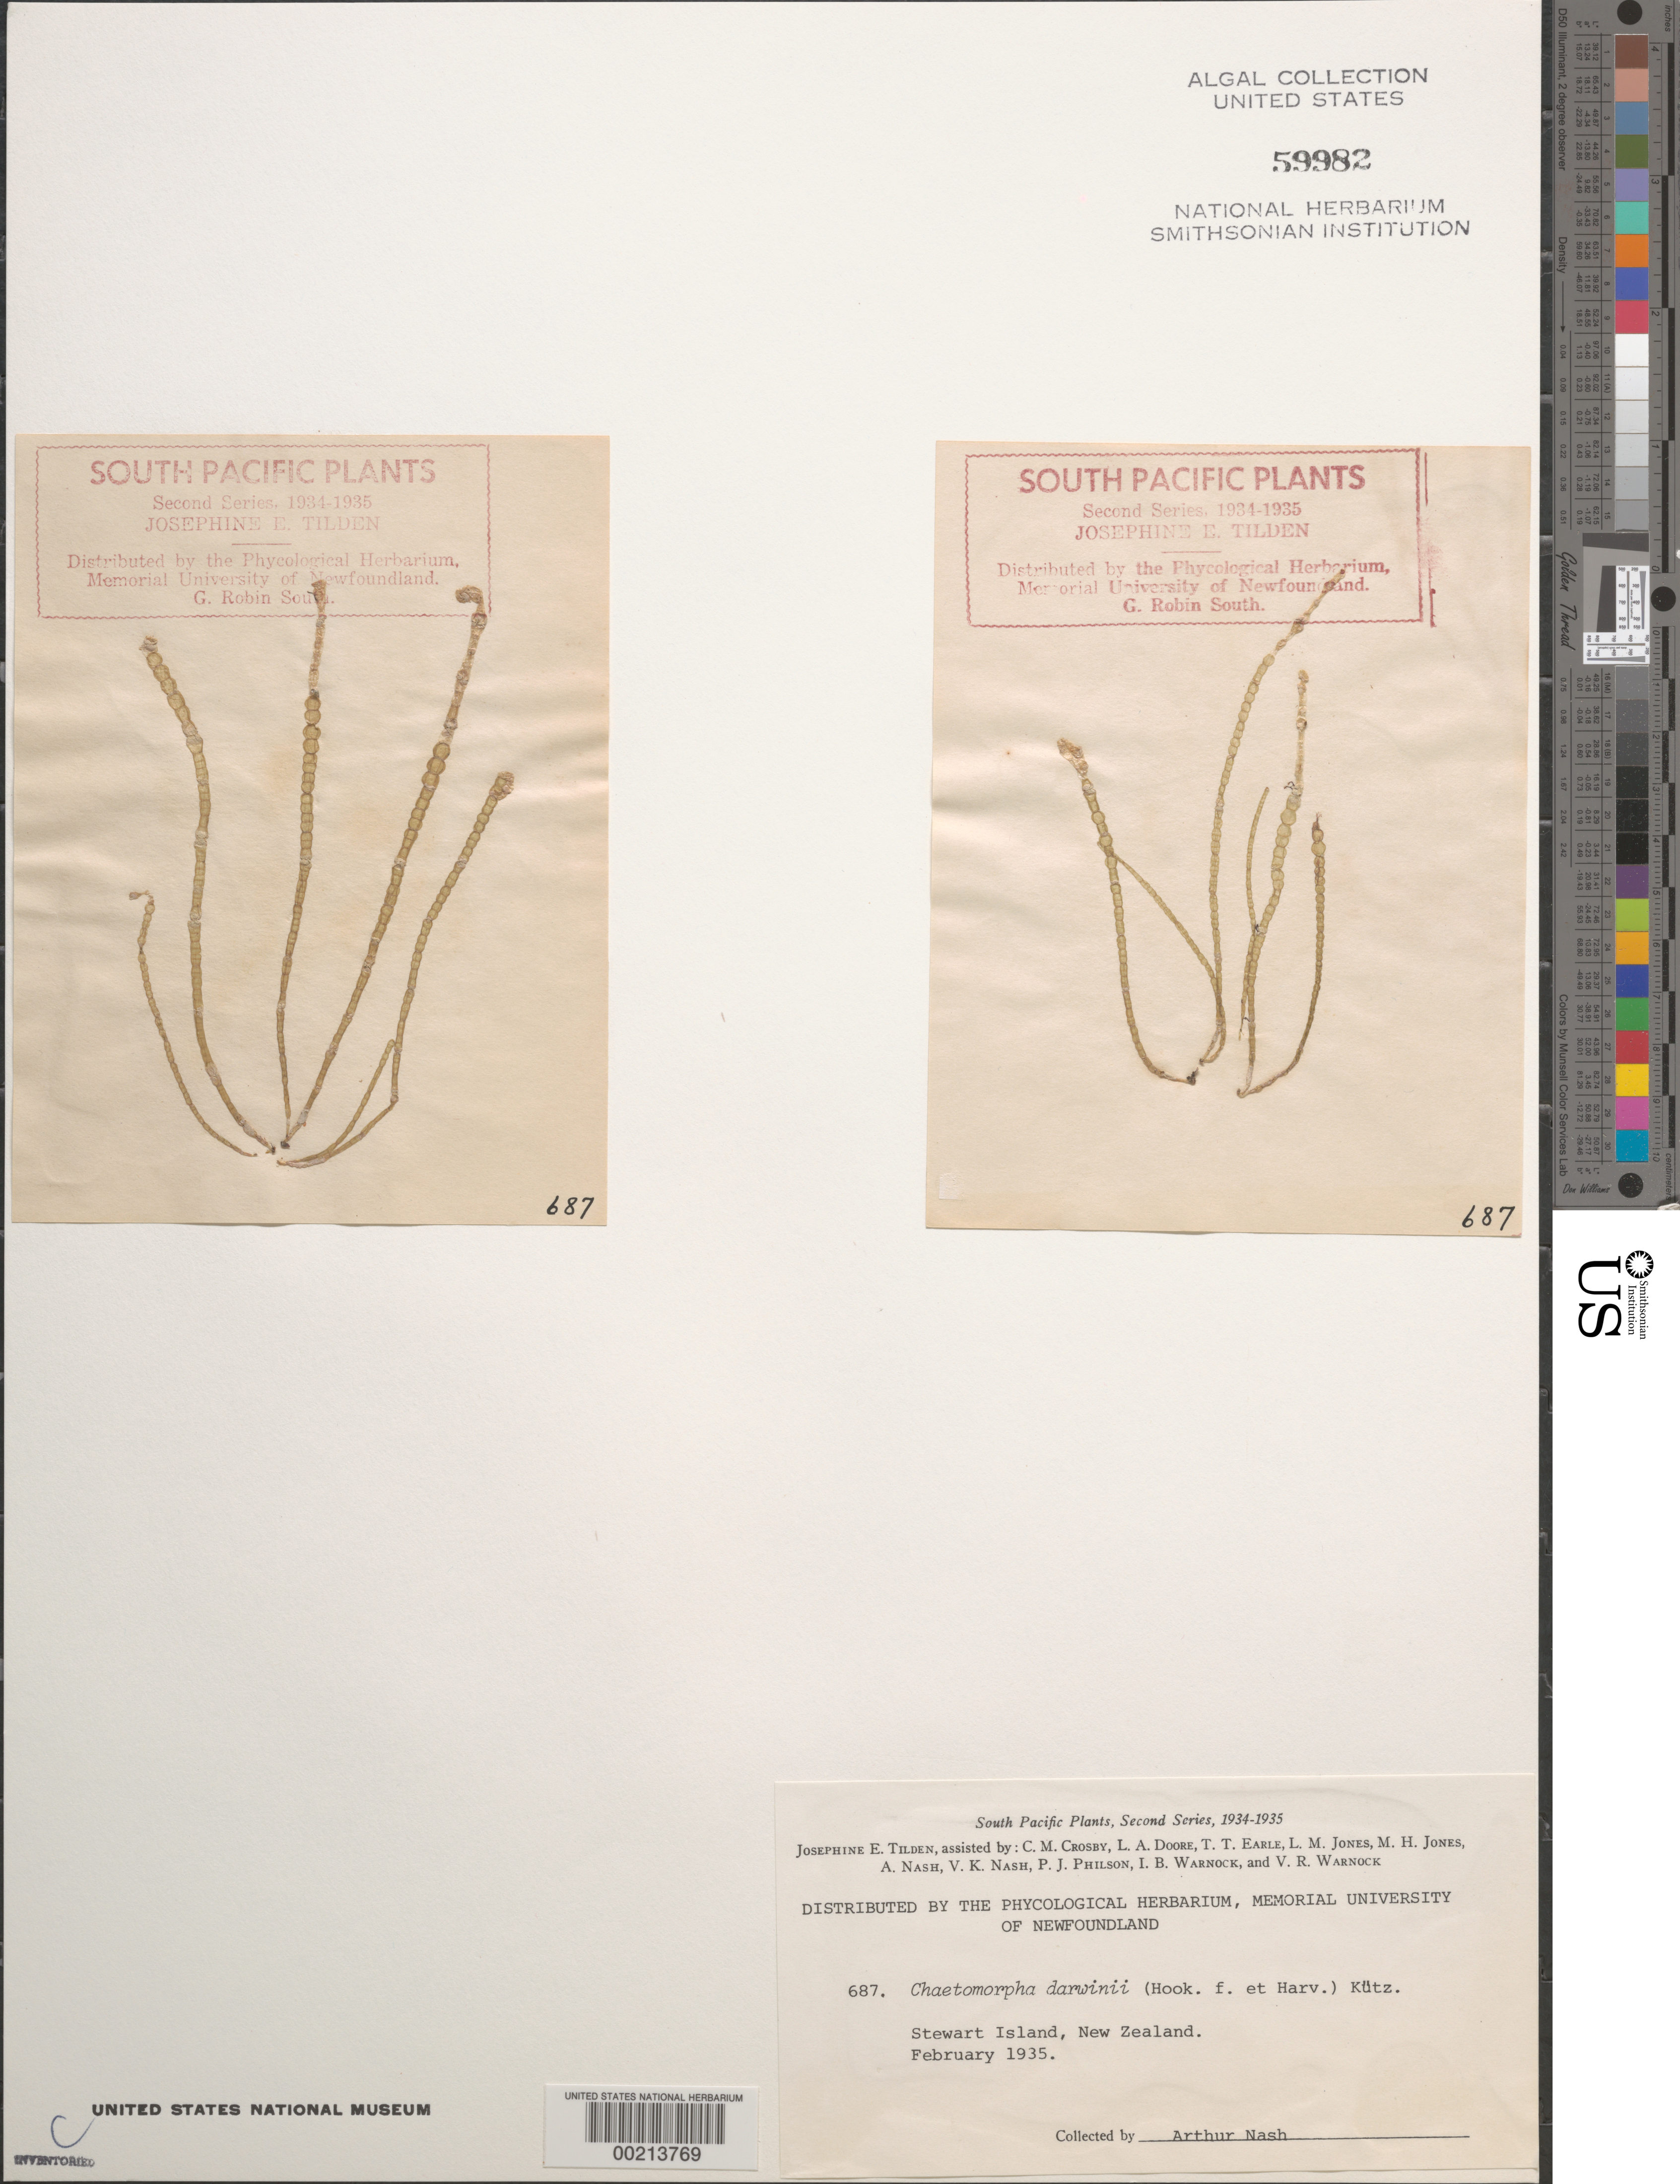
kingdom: Plantae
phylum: Chlorophyta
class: Ulvophyceae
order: Cladophorales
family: Cladophoraceae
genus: Chaetomorpha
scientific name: Chaetomorpha coliformis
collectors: A. Nash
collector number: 687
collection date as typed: Feb 1935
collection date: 1935-02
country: New Zealand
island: Stewart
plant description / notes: Tilden, South Pacific Plants, Second Series, 1934-1935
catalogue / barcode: US 59982